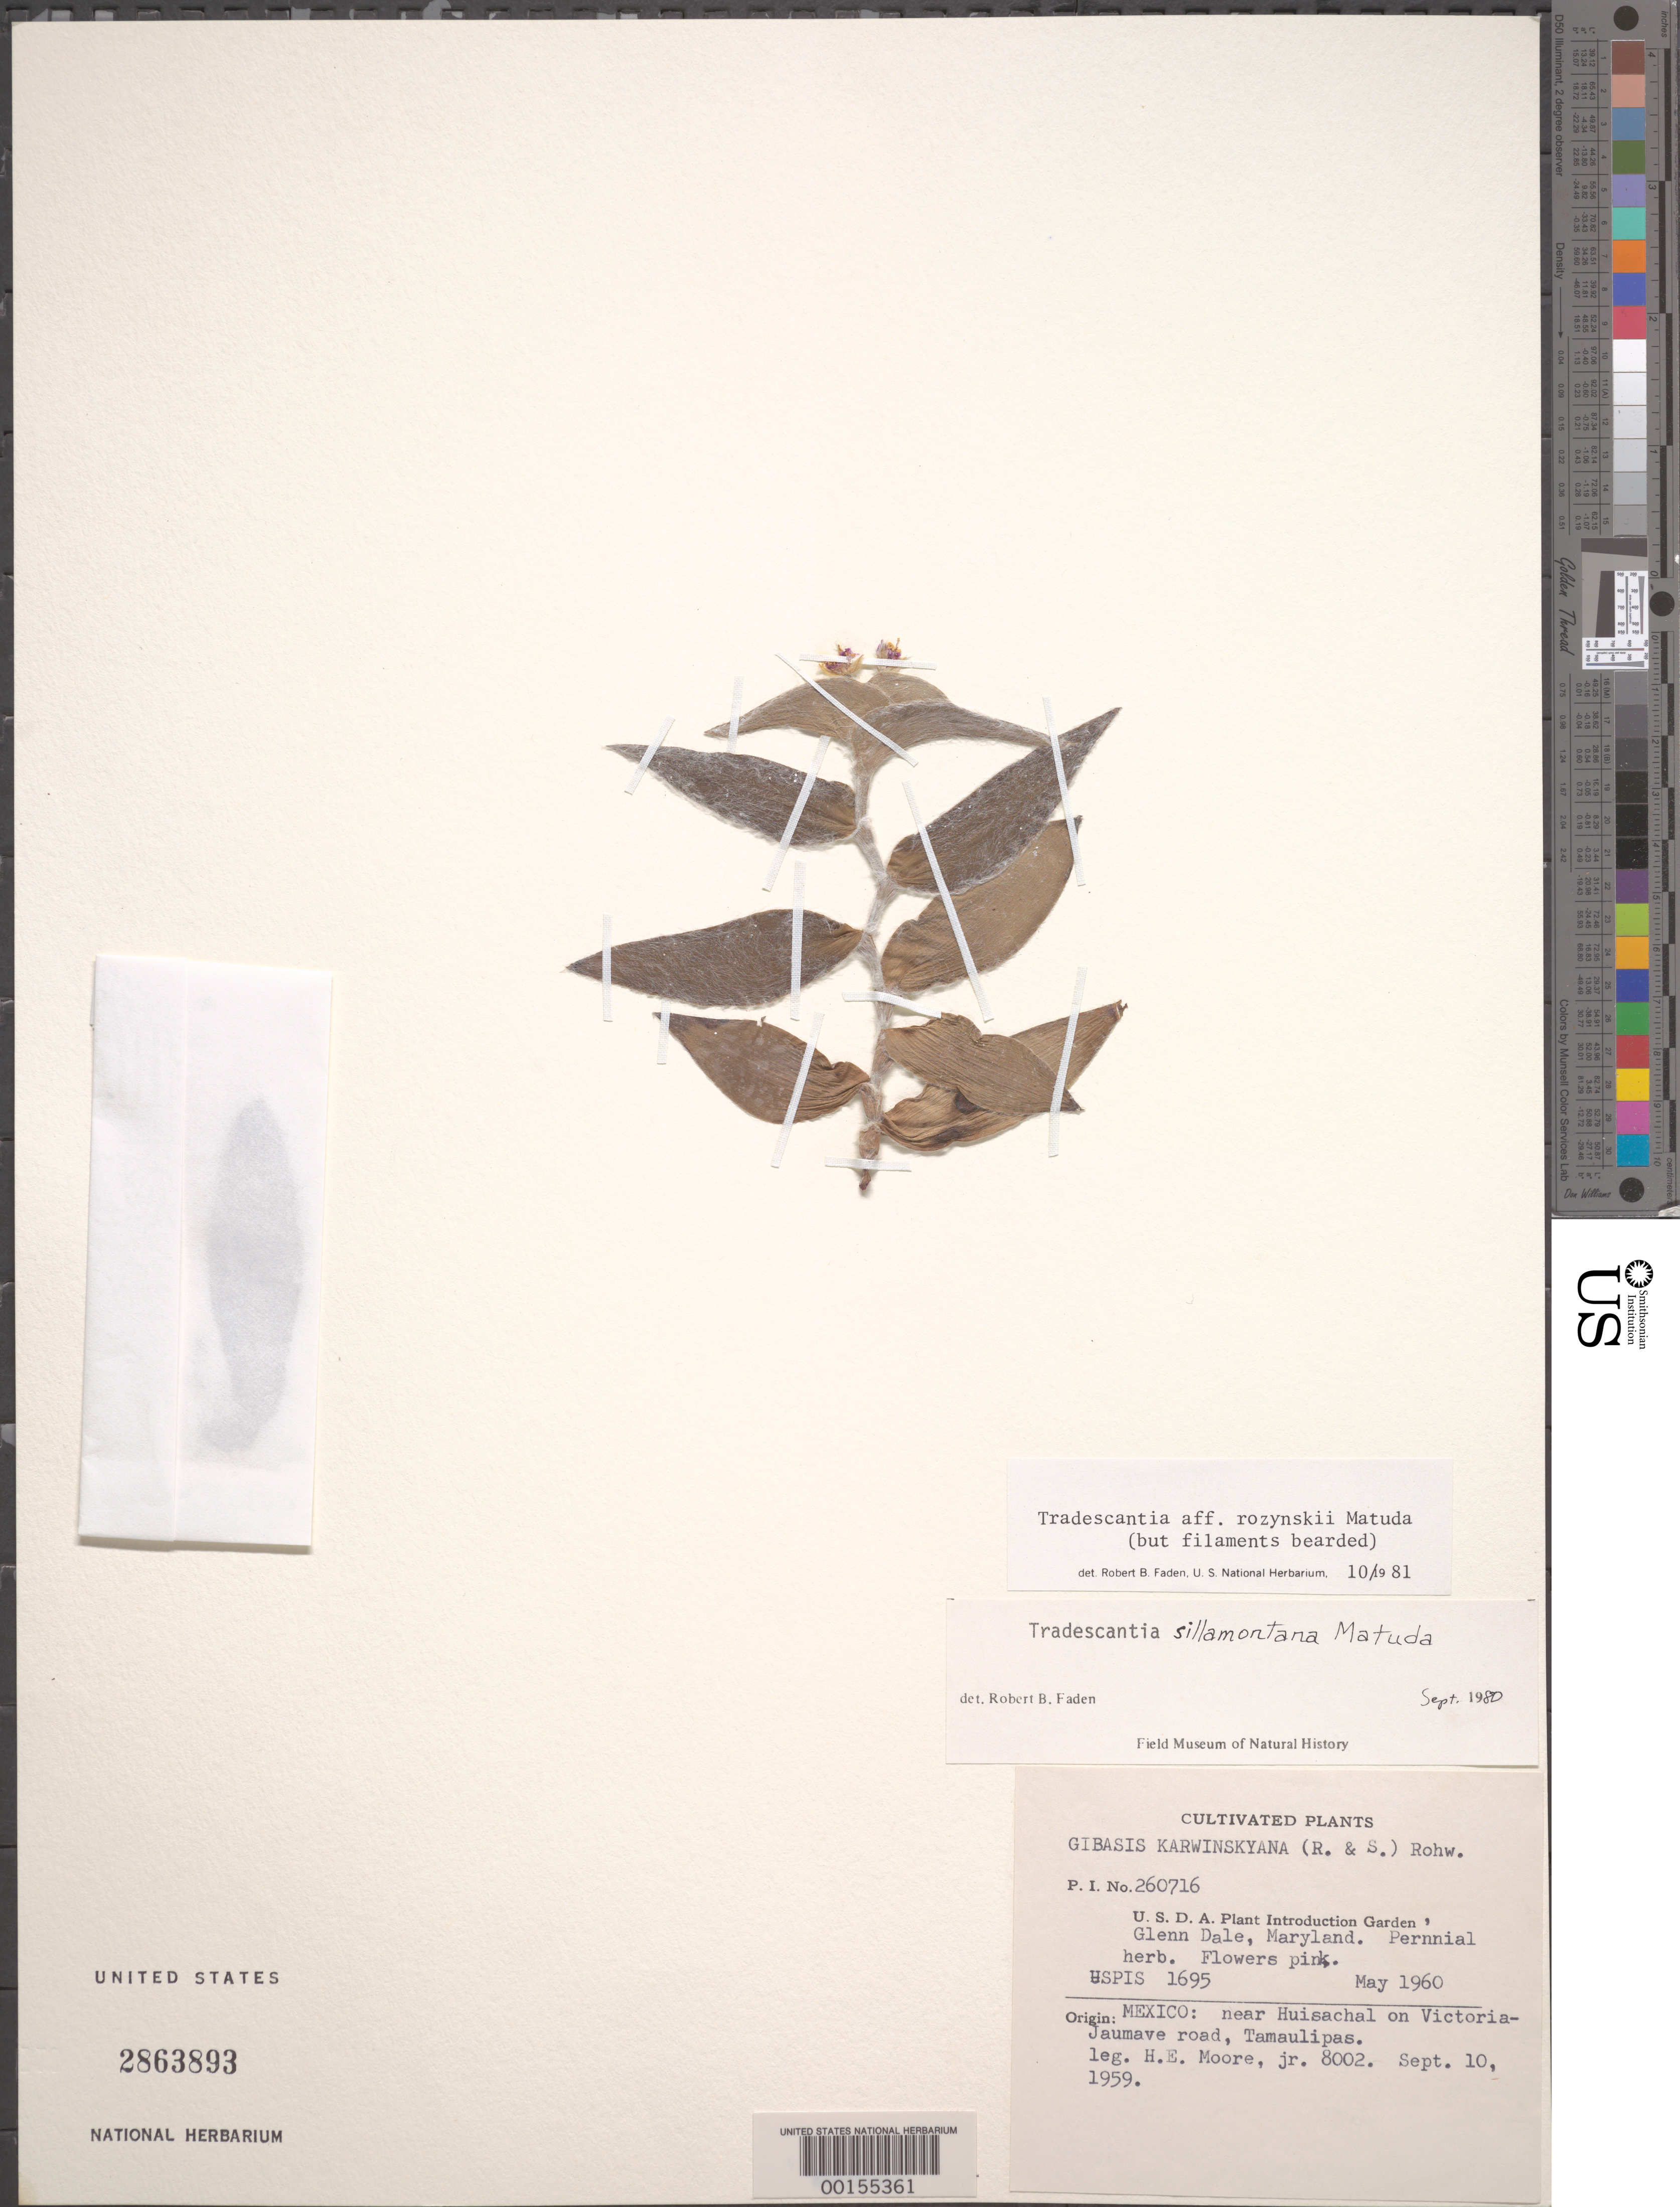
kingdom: Plantae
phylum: Tracheophyta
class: Liliopsida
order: Commelinales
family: Commelinaceae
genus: Tradescantia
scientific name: Tradescantia rozynskii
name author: Matuda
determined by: Faden, Robert B., (US), Smithsonian Institution - National Museum of Natural History (UNITED STATES)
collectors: H. E. Moore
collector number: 8002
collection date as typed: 10 Sep 1959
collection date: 1959-09-10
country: United States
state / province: Maryland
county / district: Prince George's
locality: U.S.D.A. Plant Introduction Garden, Glenn Dale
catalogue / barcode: US 2863893